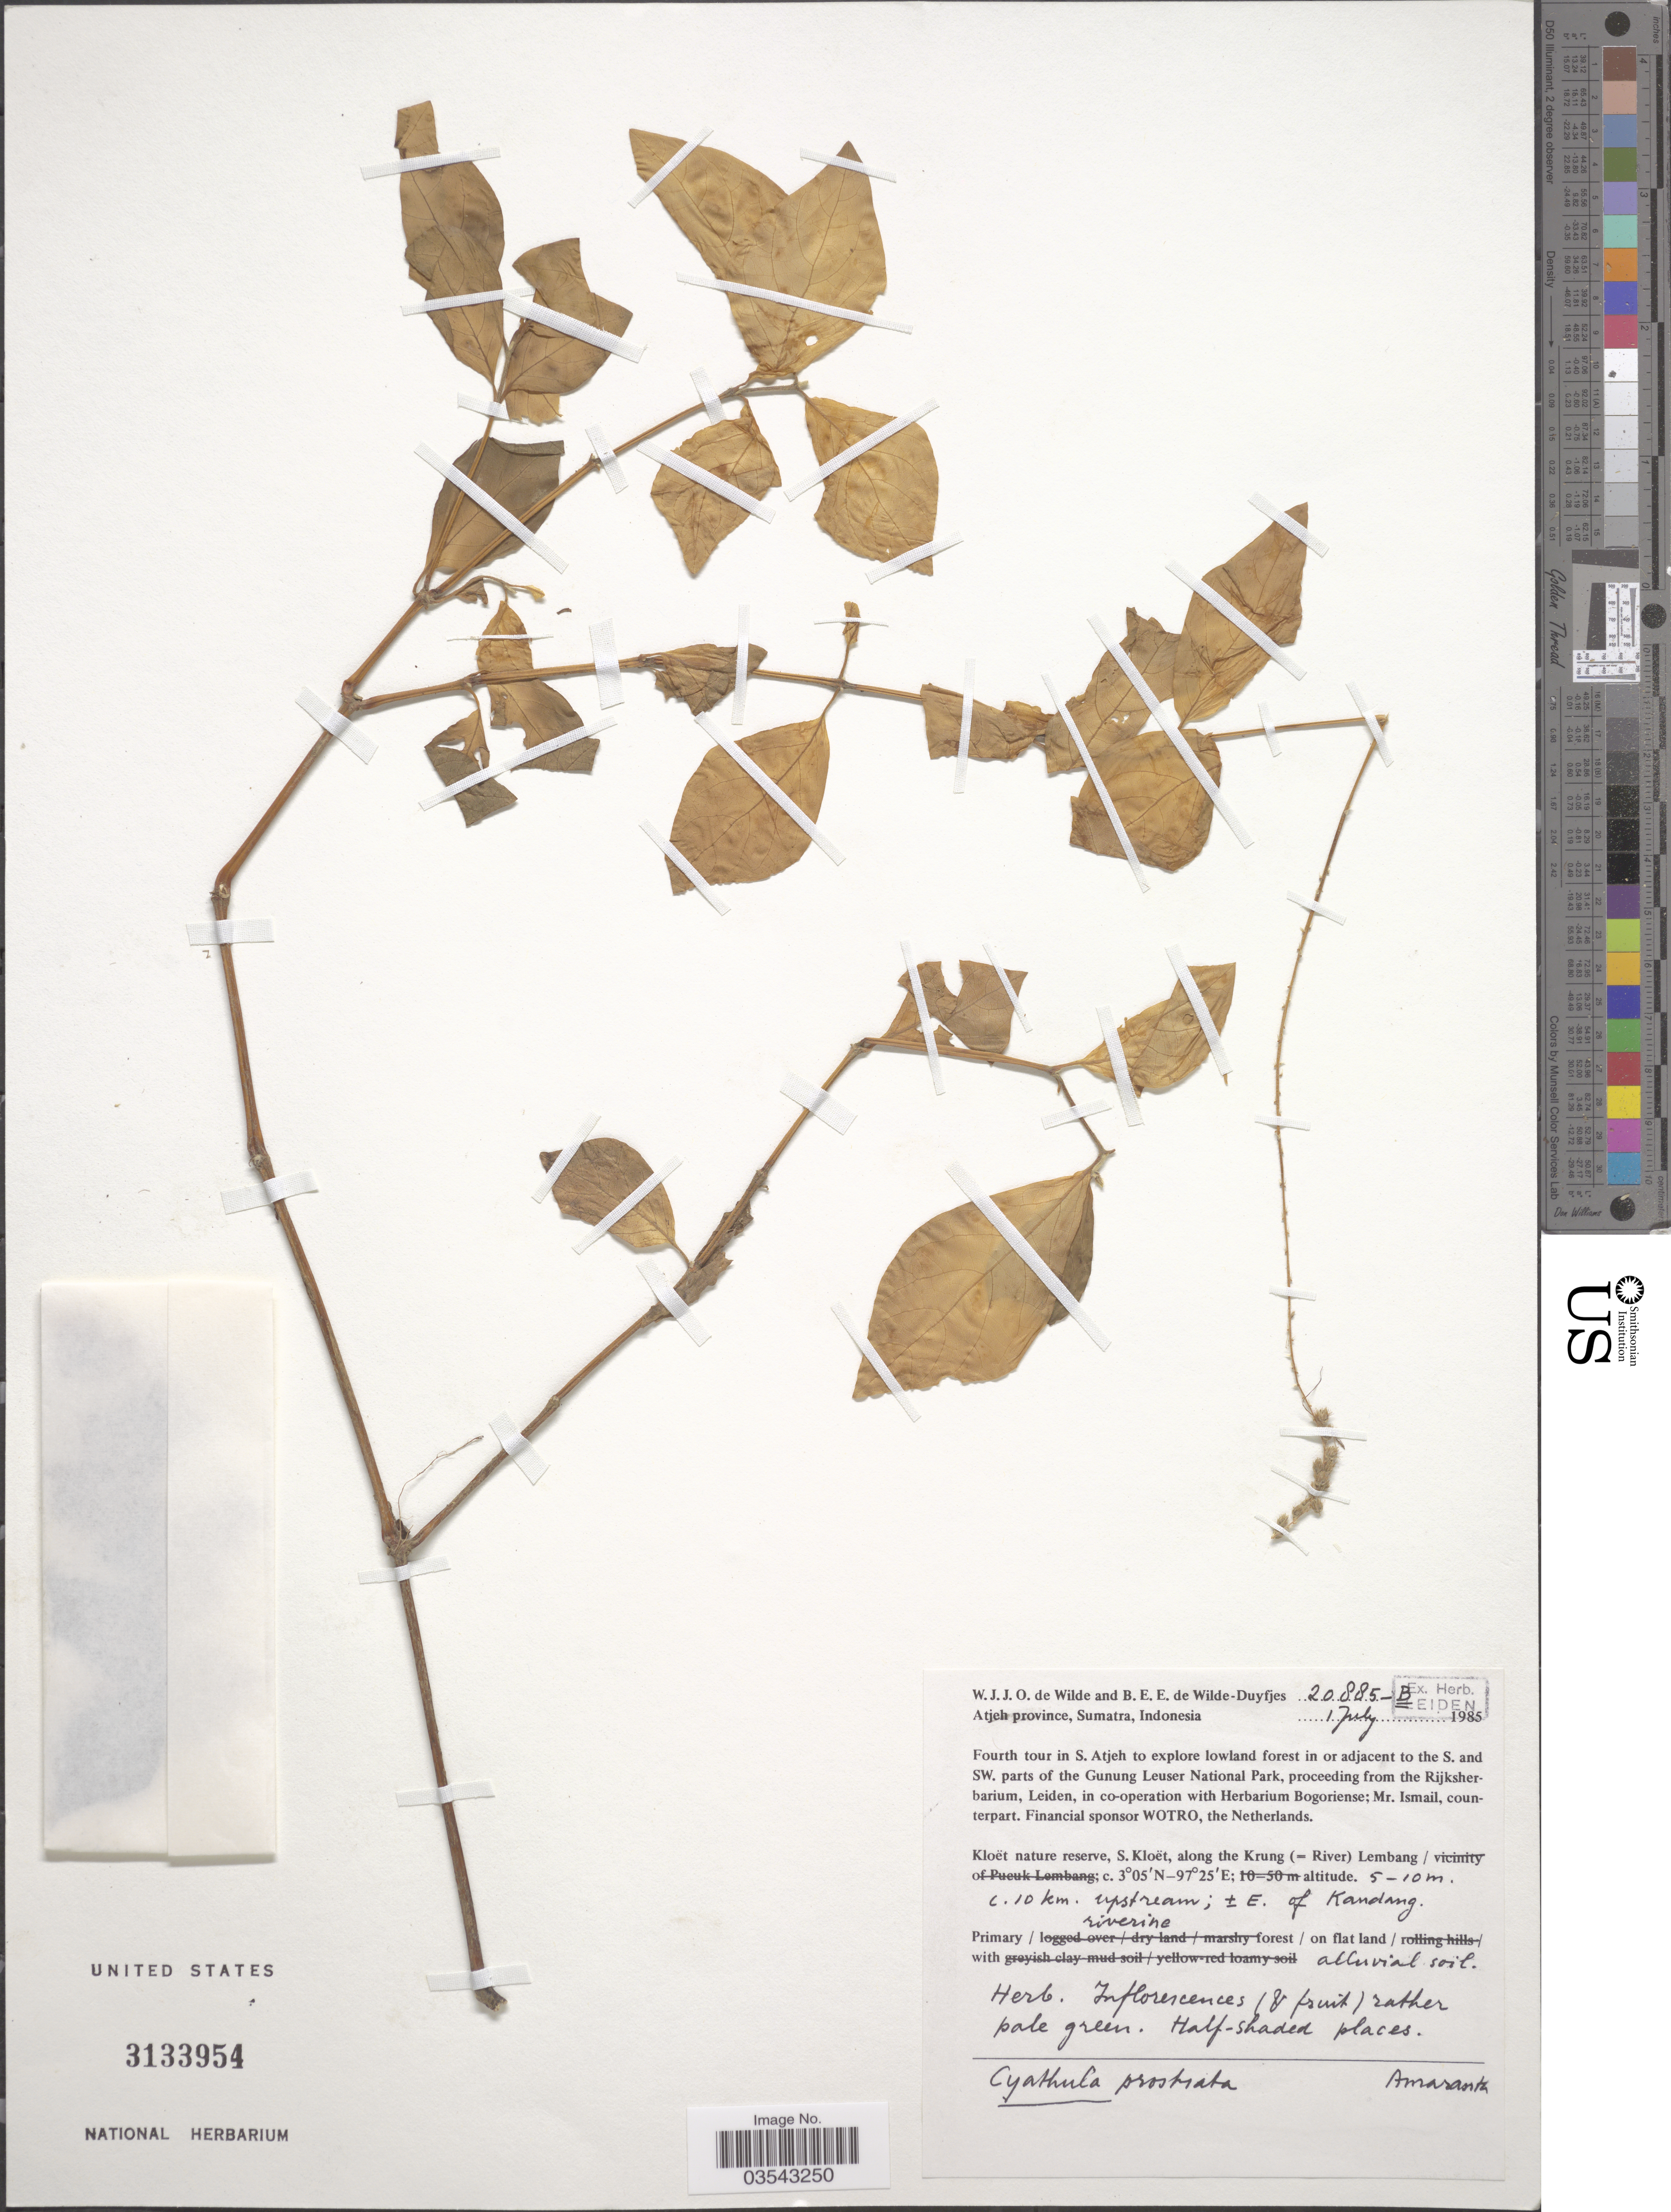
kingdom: Plantae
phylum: Tracheophyta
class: Magnoliopsida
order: Caryophyllales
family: Amaranthaceae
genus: Cyathula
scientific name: Cyathula prostrata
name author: (L.) Blume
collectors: W. J. de Wilde & B. E. de Wilde-Duyfjes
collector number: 20885-B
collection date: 1985-07-01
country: Indonesia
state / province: Sumatra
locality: Atjeh province. Fourth tour in S. Atjeh to explore lowland forest in or adjacent to the S. and SW. parts of the Gunung Leuser National Park. Kloët nature reserve, S. Kloët, along the Krung (= River) Lembang c. 10 km. upstream; ± E. of Kandang riverine.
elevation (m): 5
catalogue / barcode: US 3133954